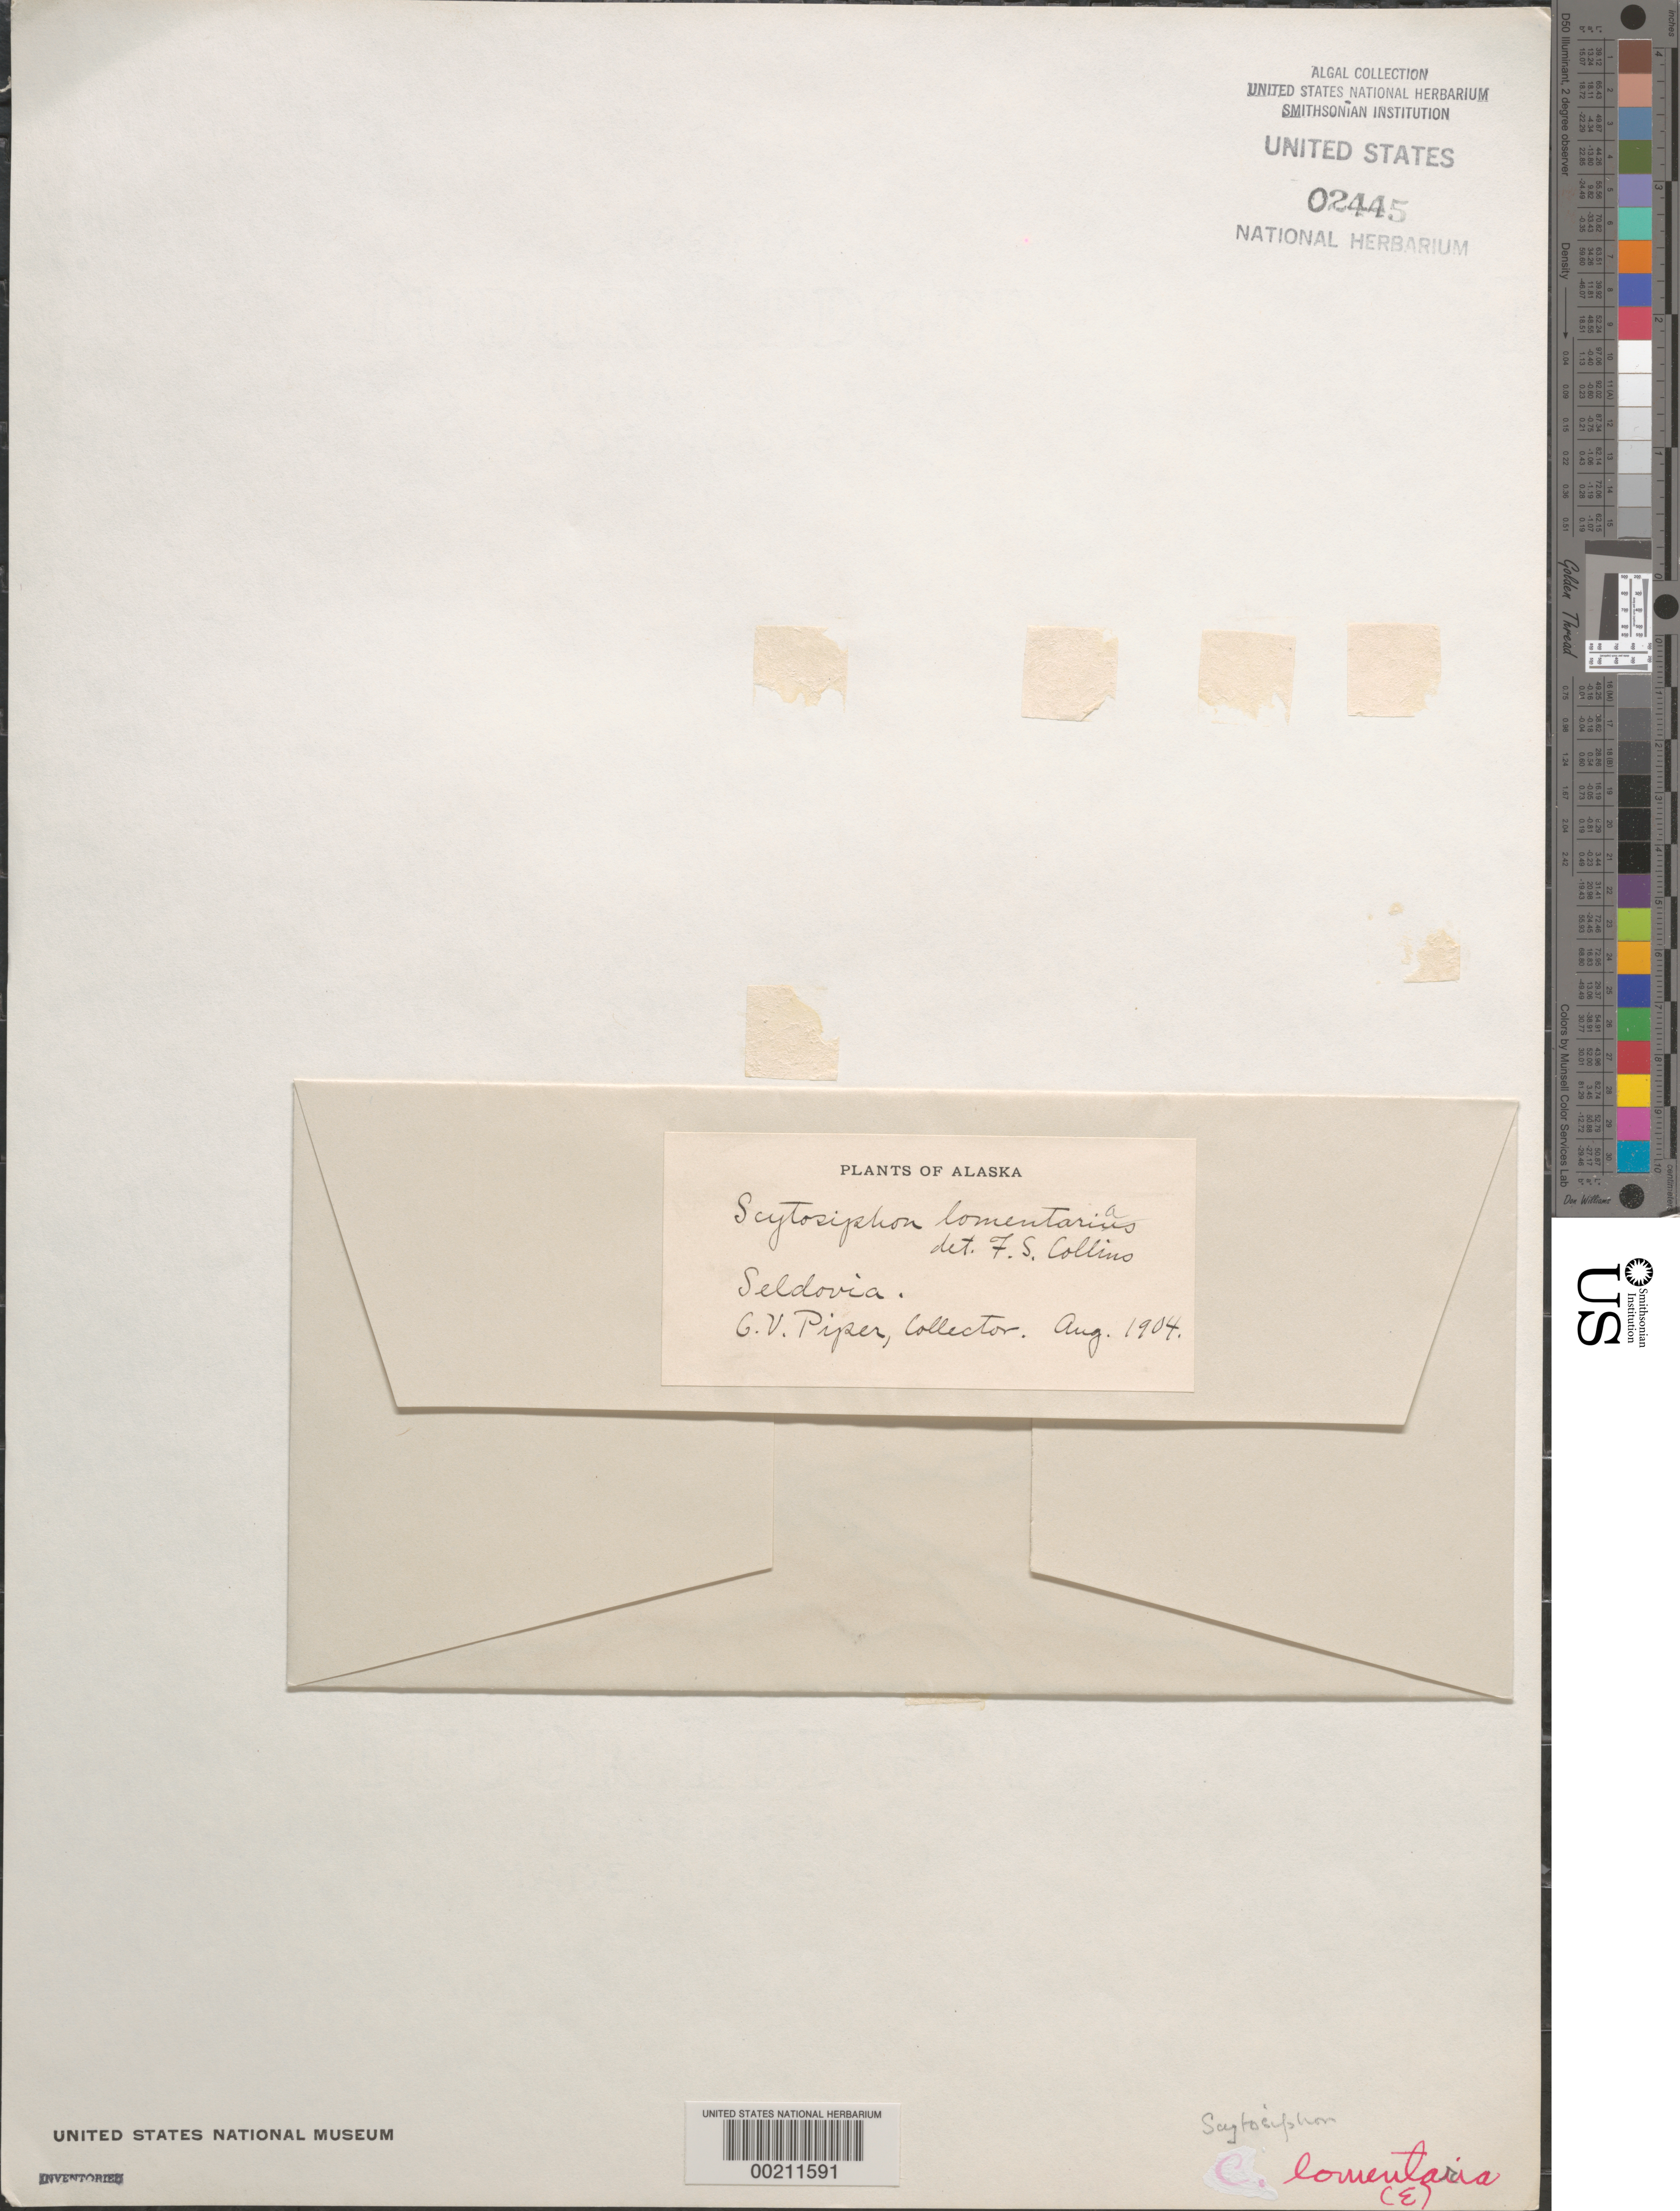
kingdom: Chromista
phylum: Ochrophyta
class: Phaeophyceae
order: Scytosiphonales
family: Scytosiphonaceae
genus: Scytosiphon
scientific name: Scytosiphon lomentaria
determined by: Collins, Frank S.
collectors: C. V. Piper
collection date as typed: Aug 1904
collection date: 1904-08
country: United States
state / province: Alaska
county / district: Kenai Peninsula Division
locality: Seldovia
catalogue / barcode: US 2445